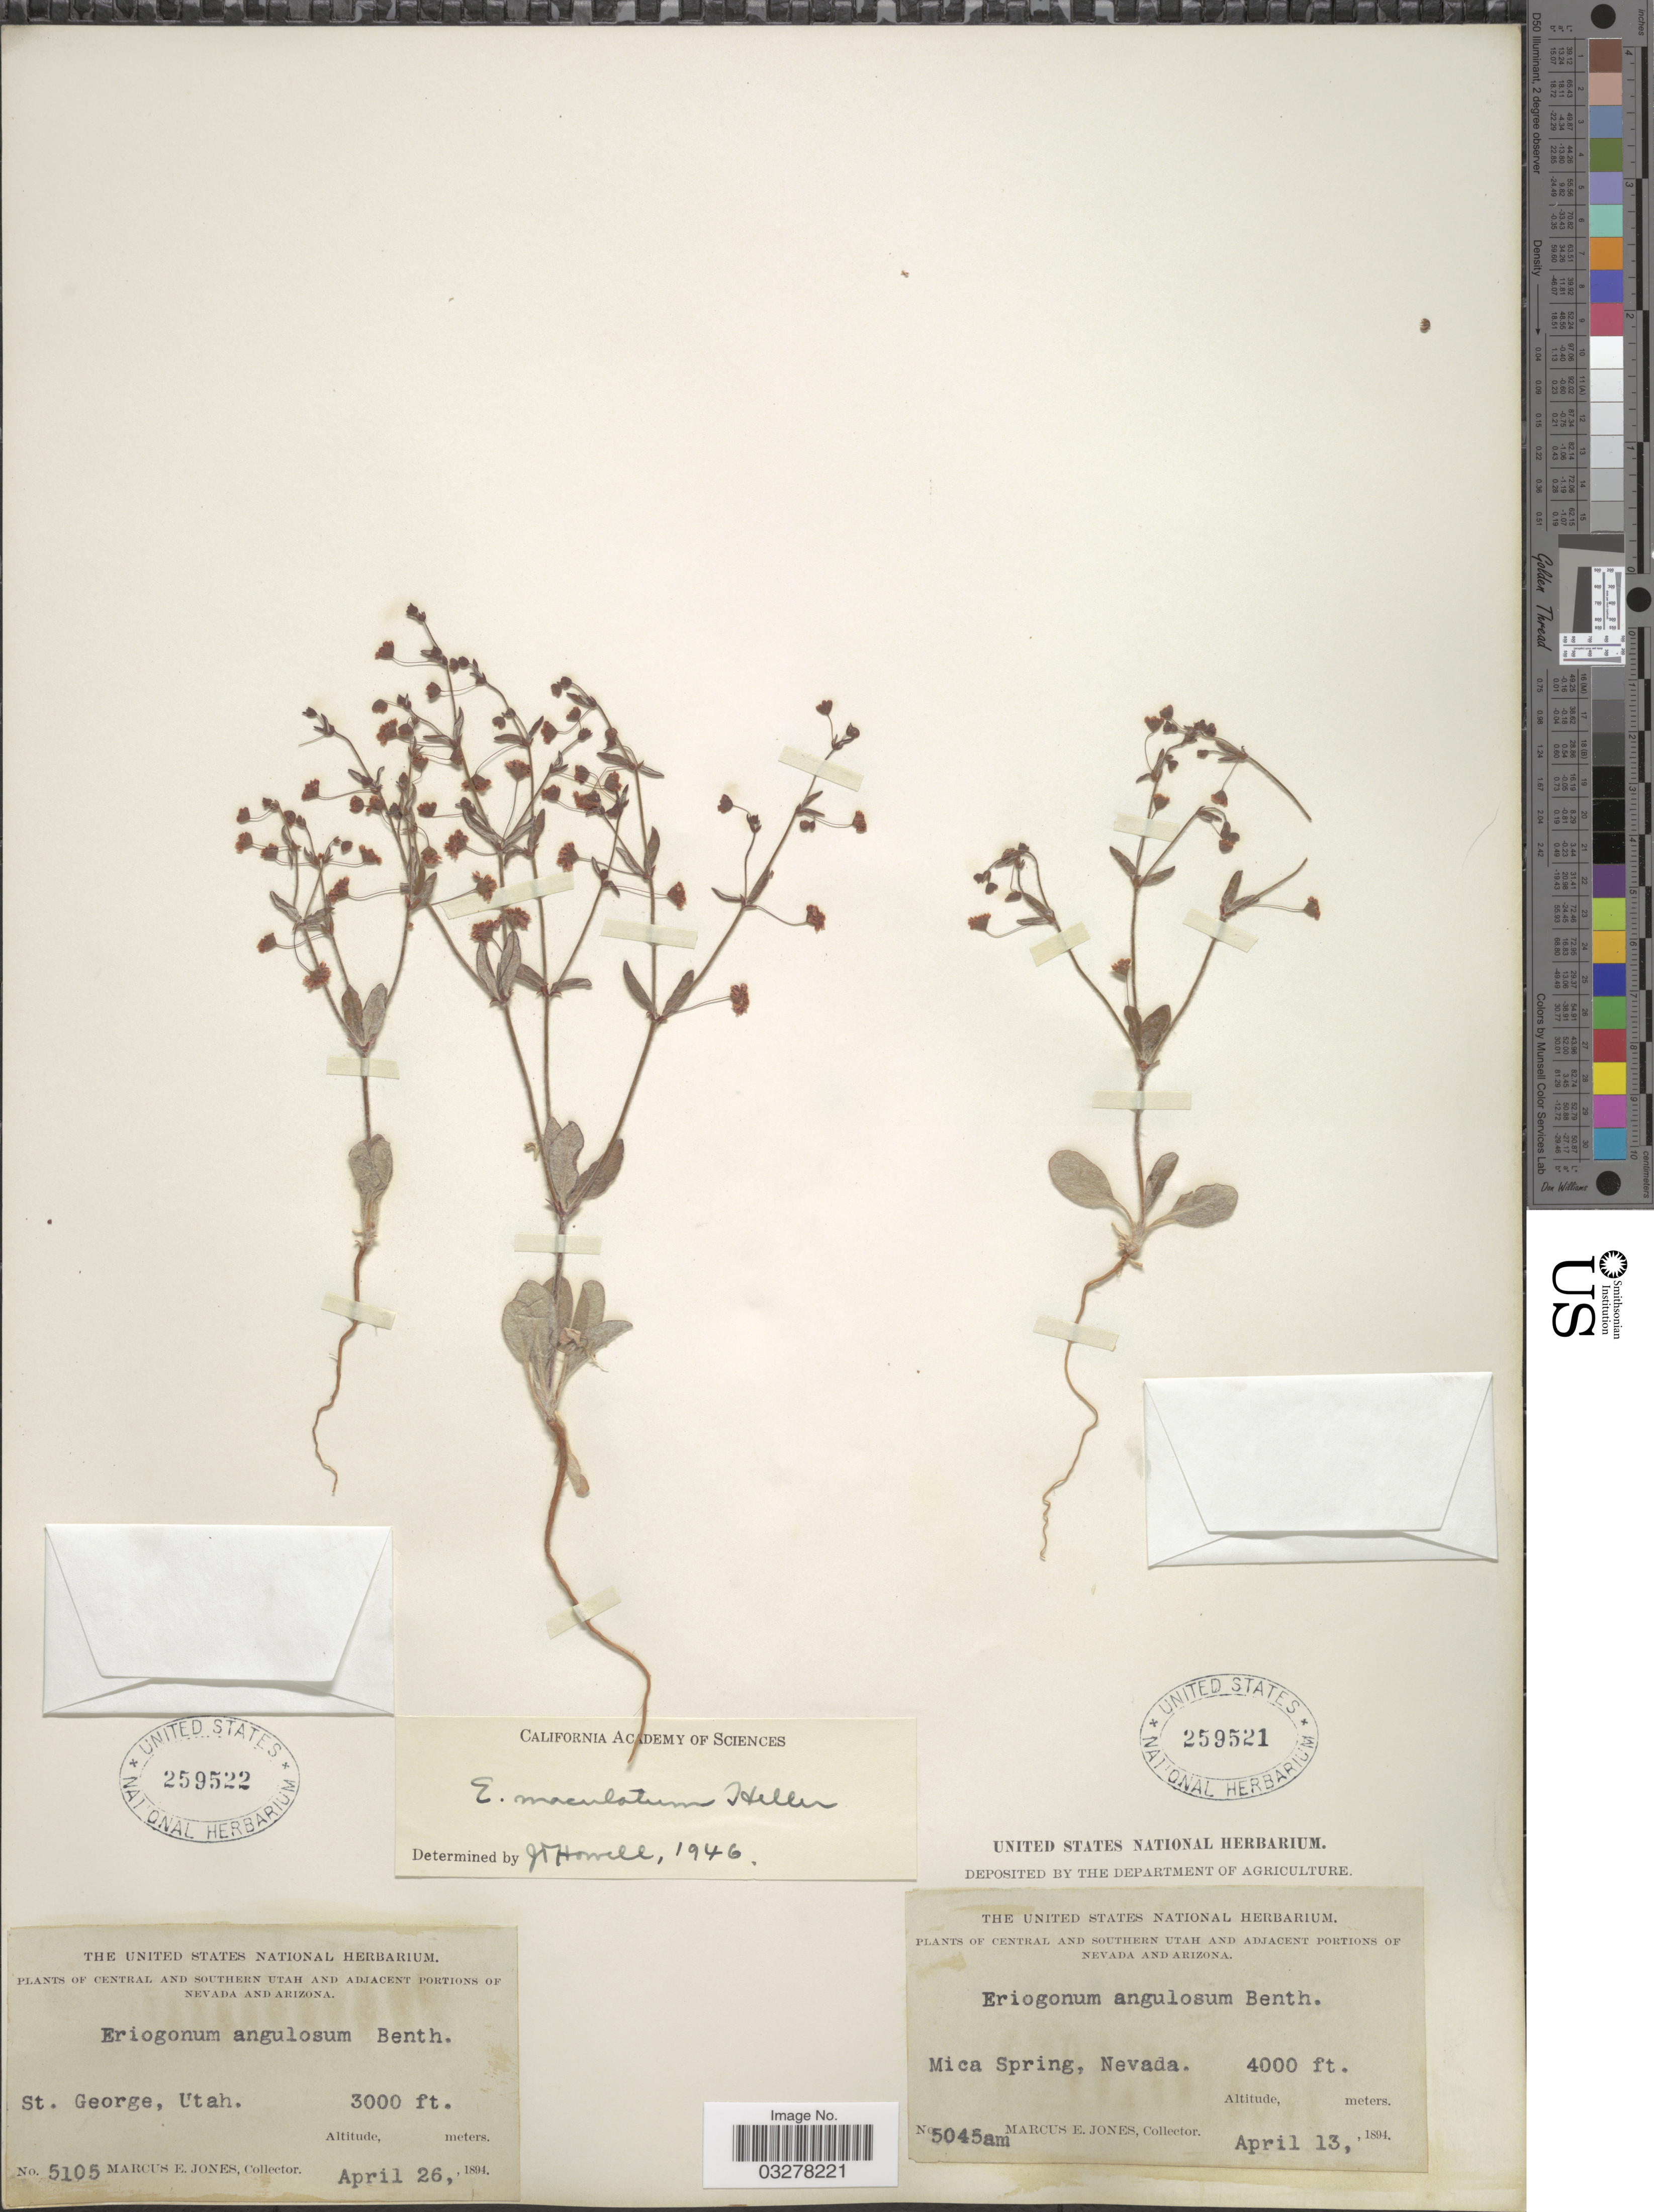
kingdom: Plantae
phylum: Tracheophyta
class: Magnoliopsida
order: Caryophyllales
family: Polygonaceae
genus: Eriogonum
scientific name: Eriogonum maculatum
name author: A. Heller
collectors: M. E. Jones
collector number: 5045am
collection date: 1894-04-13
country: United States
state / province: Nevada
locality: Adjacent portions of Nevada. Mica Spring.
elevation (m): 1219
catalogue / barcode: US 259521